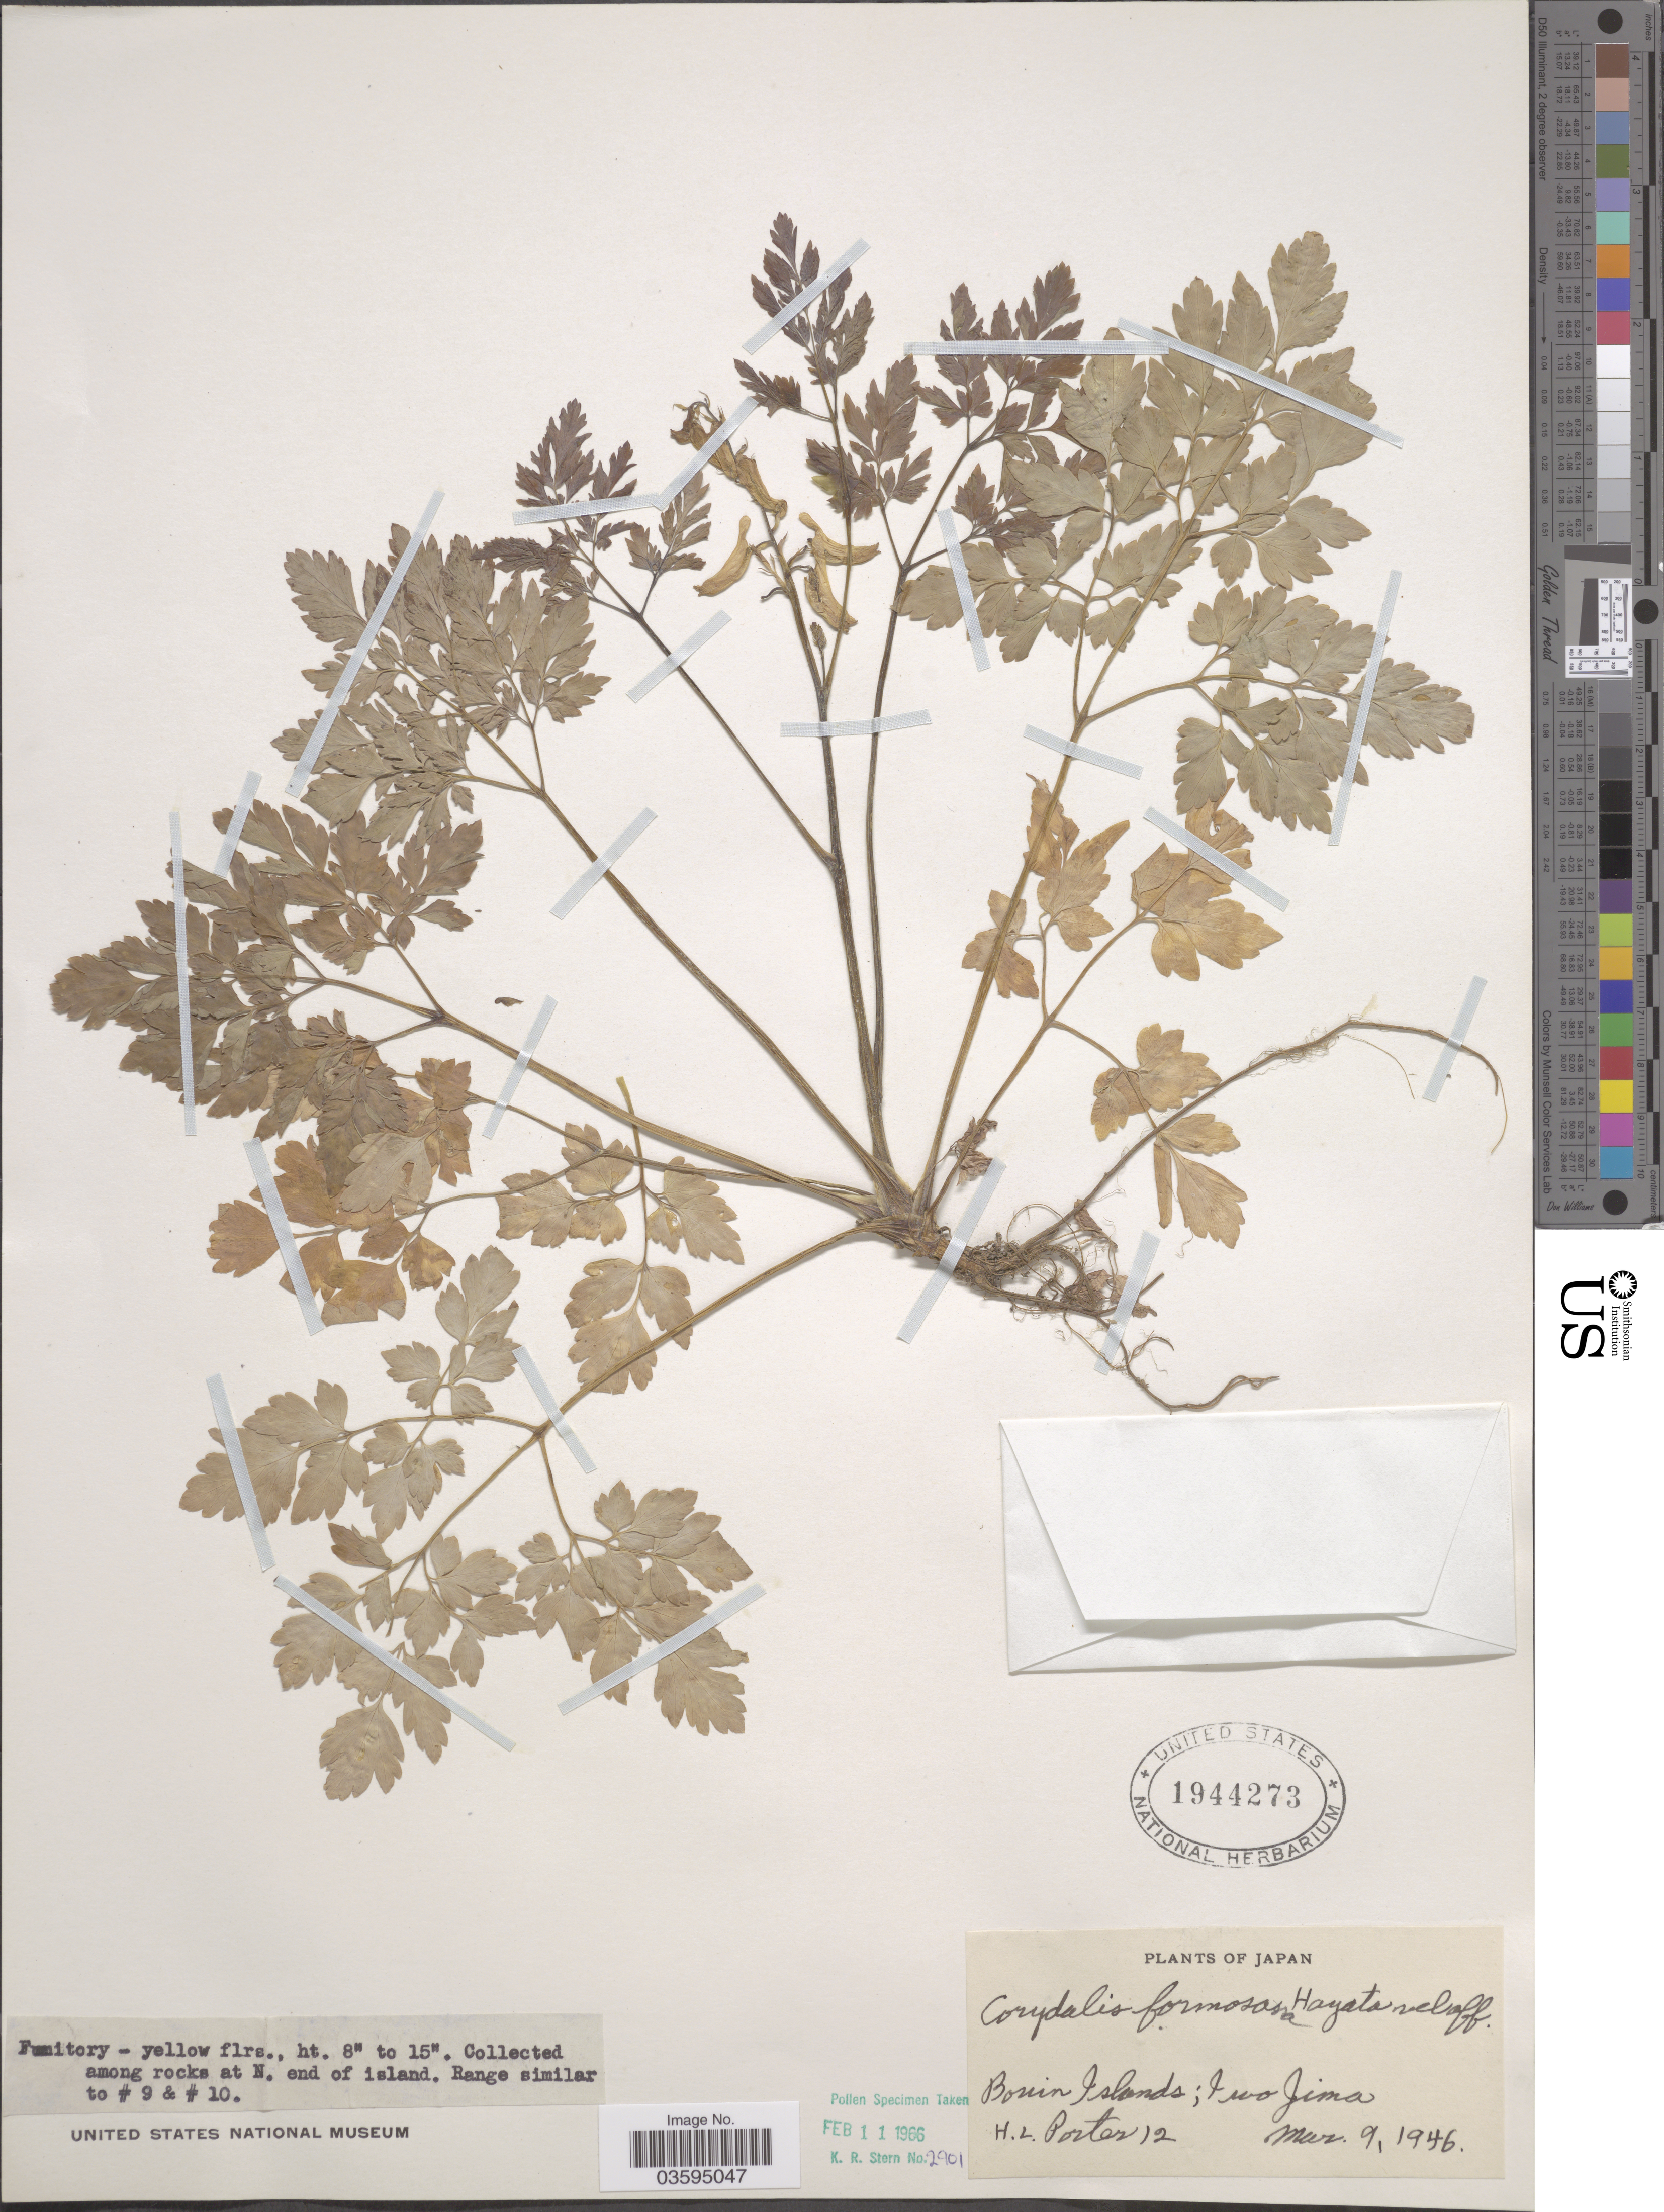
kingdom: Plantae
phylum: Tracheophyta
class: Magnoliopsida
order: Ranunculales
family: Papaveraceae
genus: Corydalis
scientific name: Corydalis formosana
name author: Hayata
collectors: H. L. Porter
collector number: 12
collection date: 1946-03-09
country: Japan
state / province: Tokyo, Federal City of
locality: Bonin Islands; Iwo Jima. N. end of island.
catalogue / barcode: US 1944273